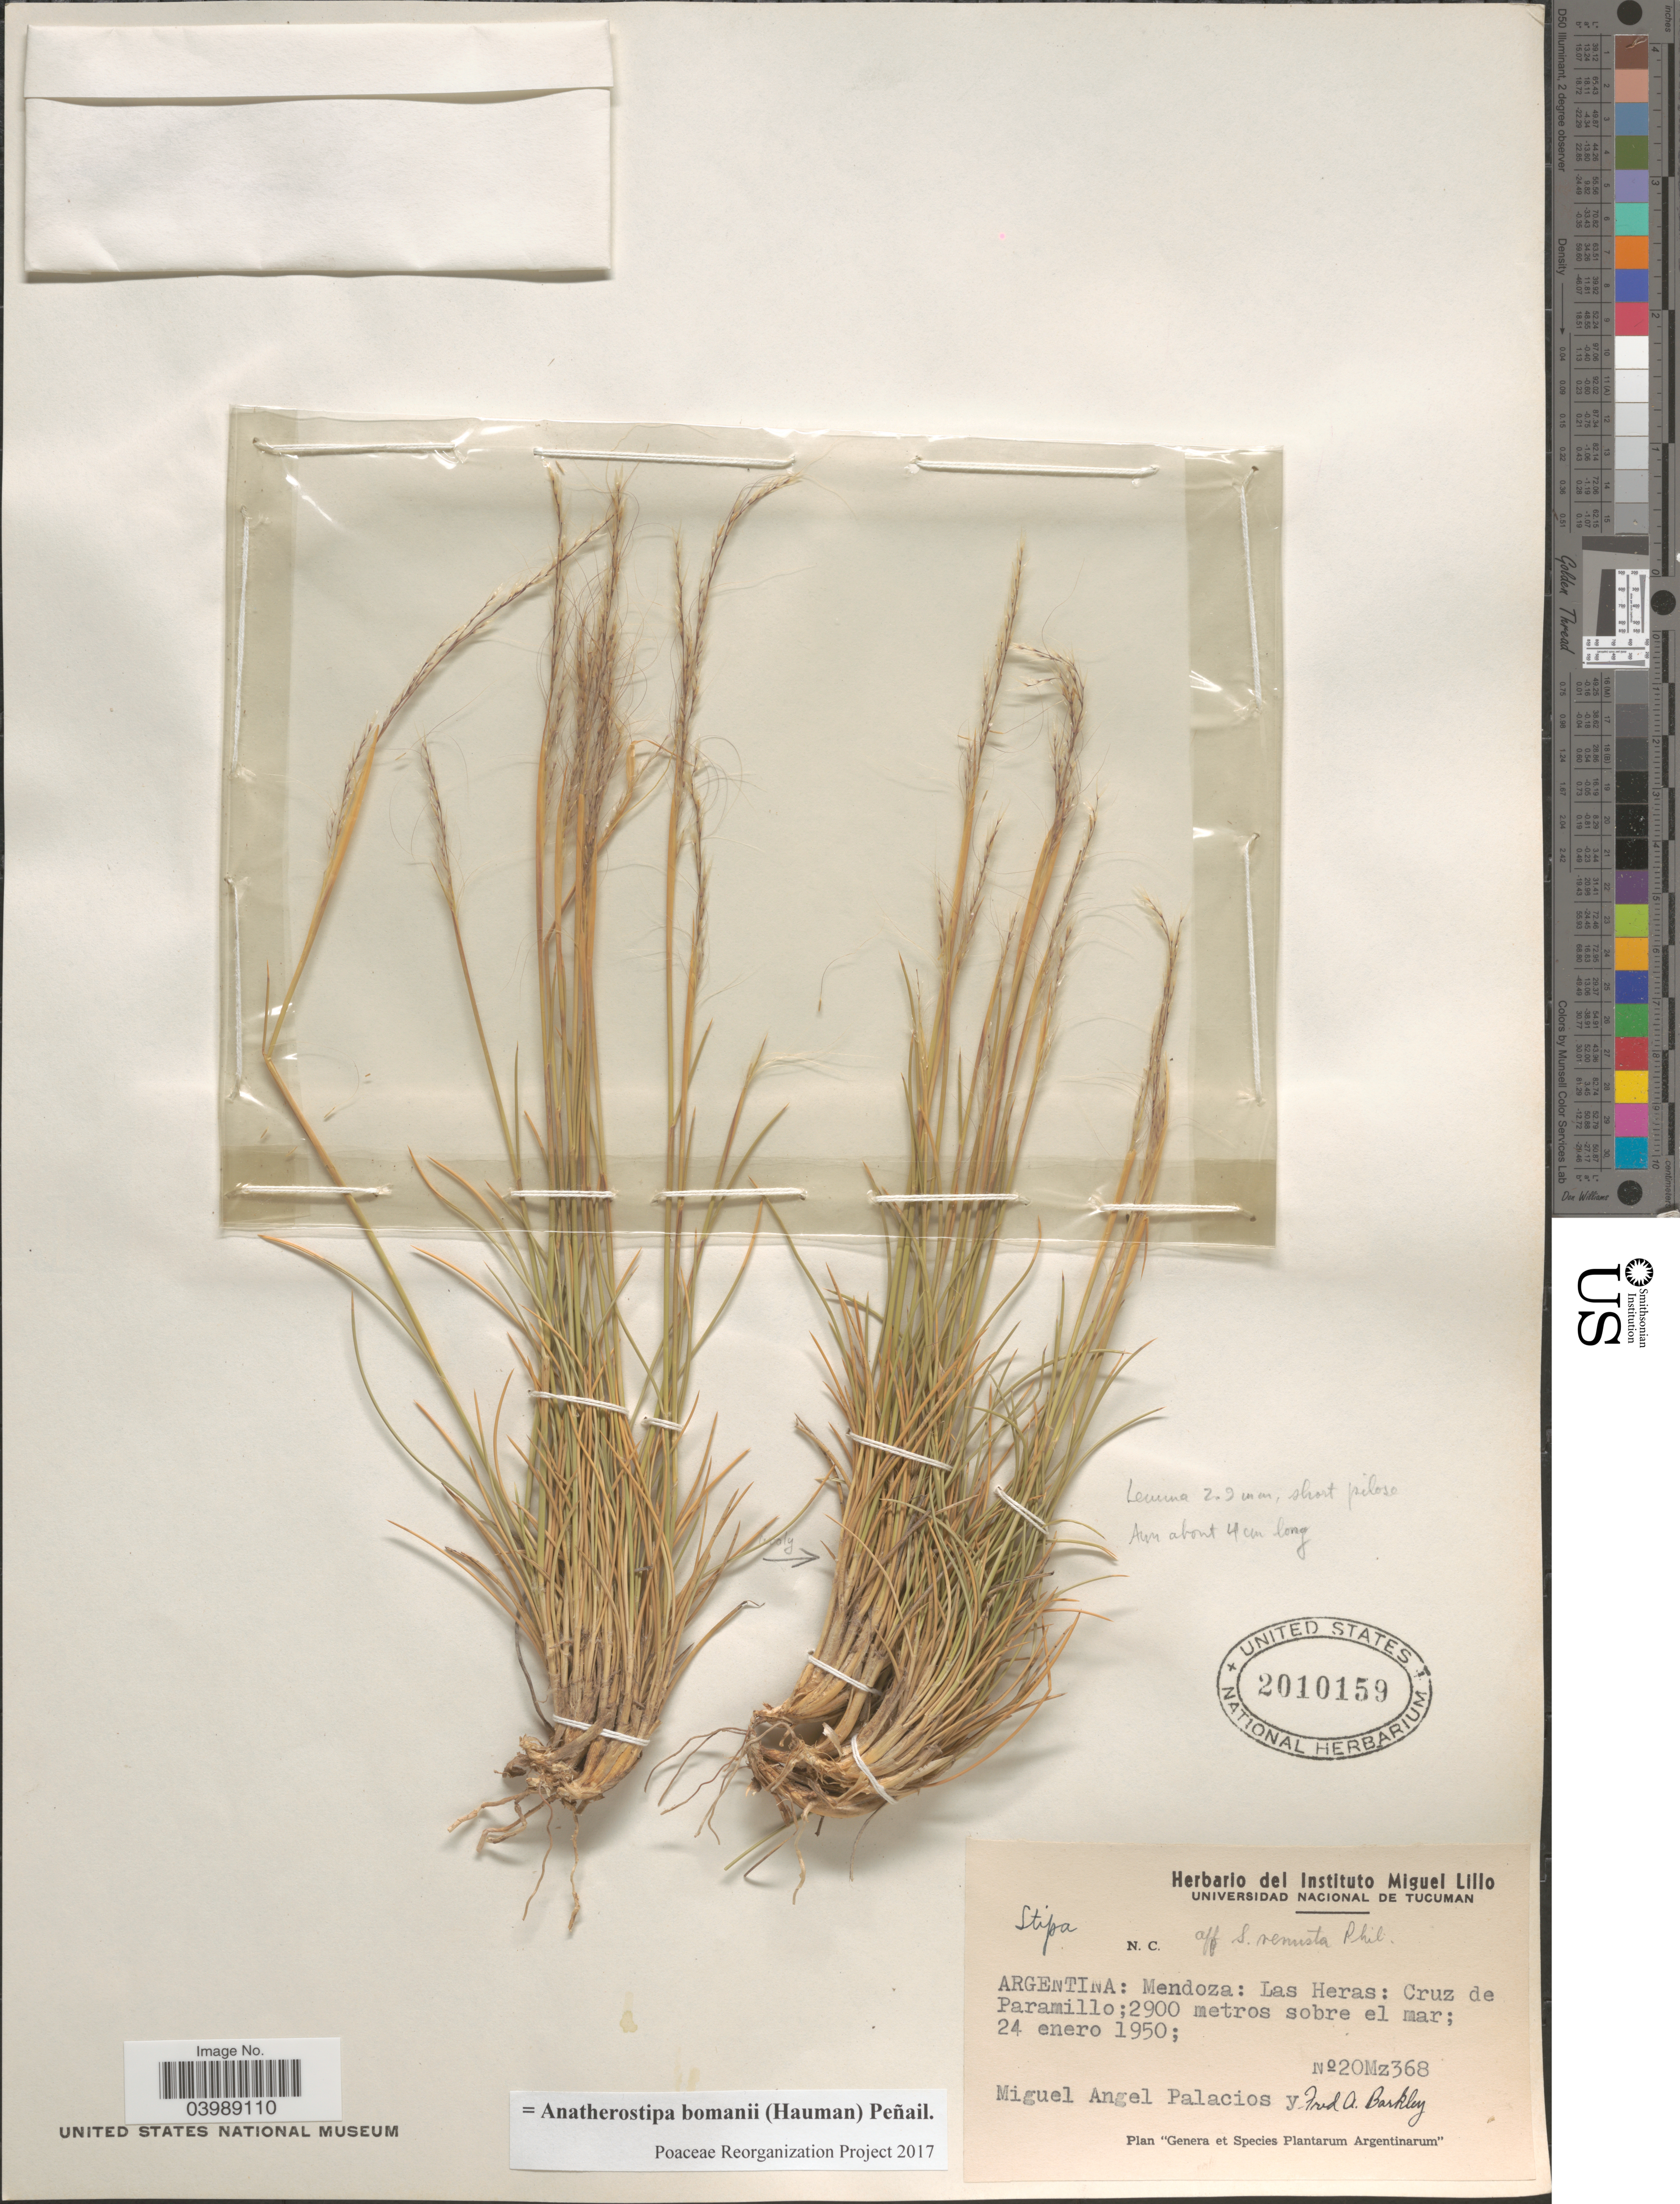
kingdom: Plantae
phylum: Tracheophyta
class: Liliopsida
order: Poales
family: Poaceae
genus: Anatherostipa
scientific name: Anatherostipa bomanii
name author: (Hauman) Peñailillo B.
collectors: M. Palacios & F. A. Barkley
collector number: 20Mz368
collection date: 1950-01-24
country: Argentina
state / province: Mendoza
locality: Las Heras: Cruz de Paramillo.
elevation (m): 2900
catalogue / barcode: US 2010159